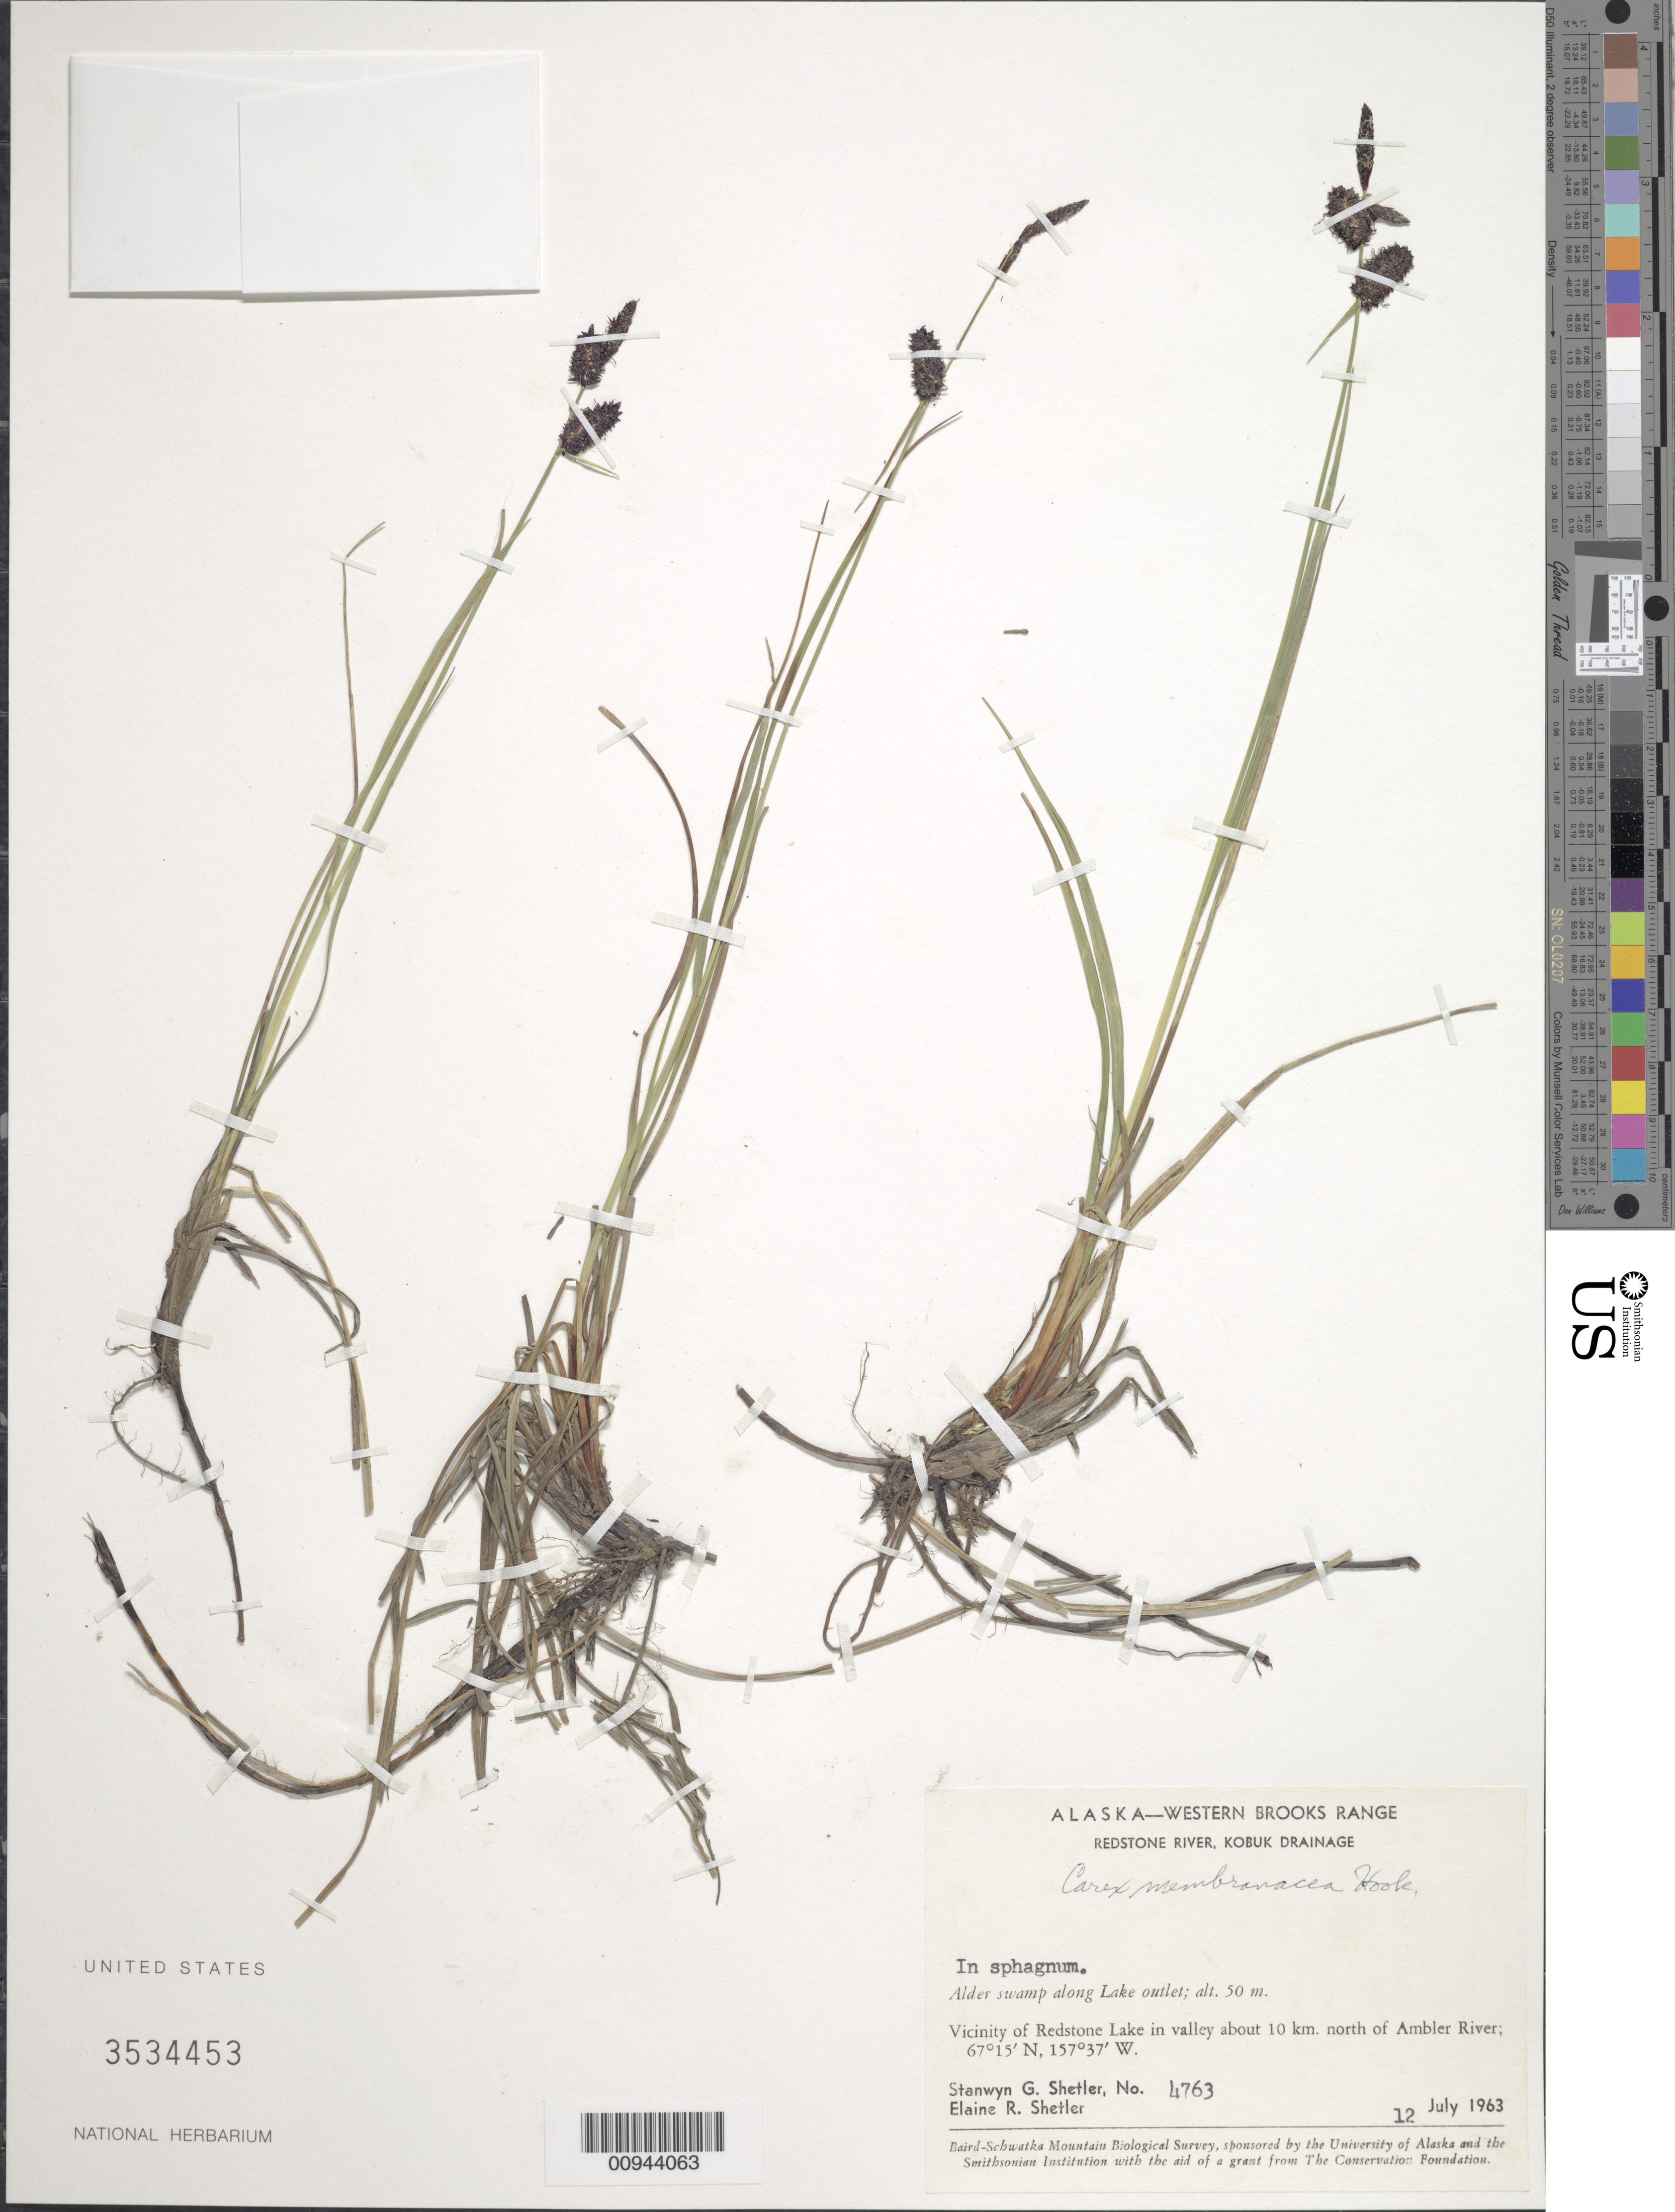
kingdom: Plantae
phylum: Tracheophyta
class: Liliopsida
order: Poales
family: Cyperaceae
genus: Carex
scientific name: Carex membranacea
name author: Hook.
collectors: S. Shetler & E. R. Shetler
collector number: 4763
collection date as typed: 12 Jul 1963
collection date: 1963-07-12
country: United States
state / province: Alaska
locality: Vicinity of Redstone Lake in valley about 10 km. north of Ambler River. Western Brooks Range, Redstone River, Kobuk Drainage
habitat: Alder swamp along Lake outlet. In sphagnum.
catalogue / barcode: US 3534453